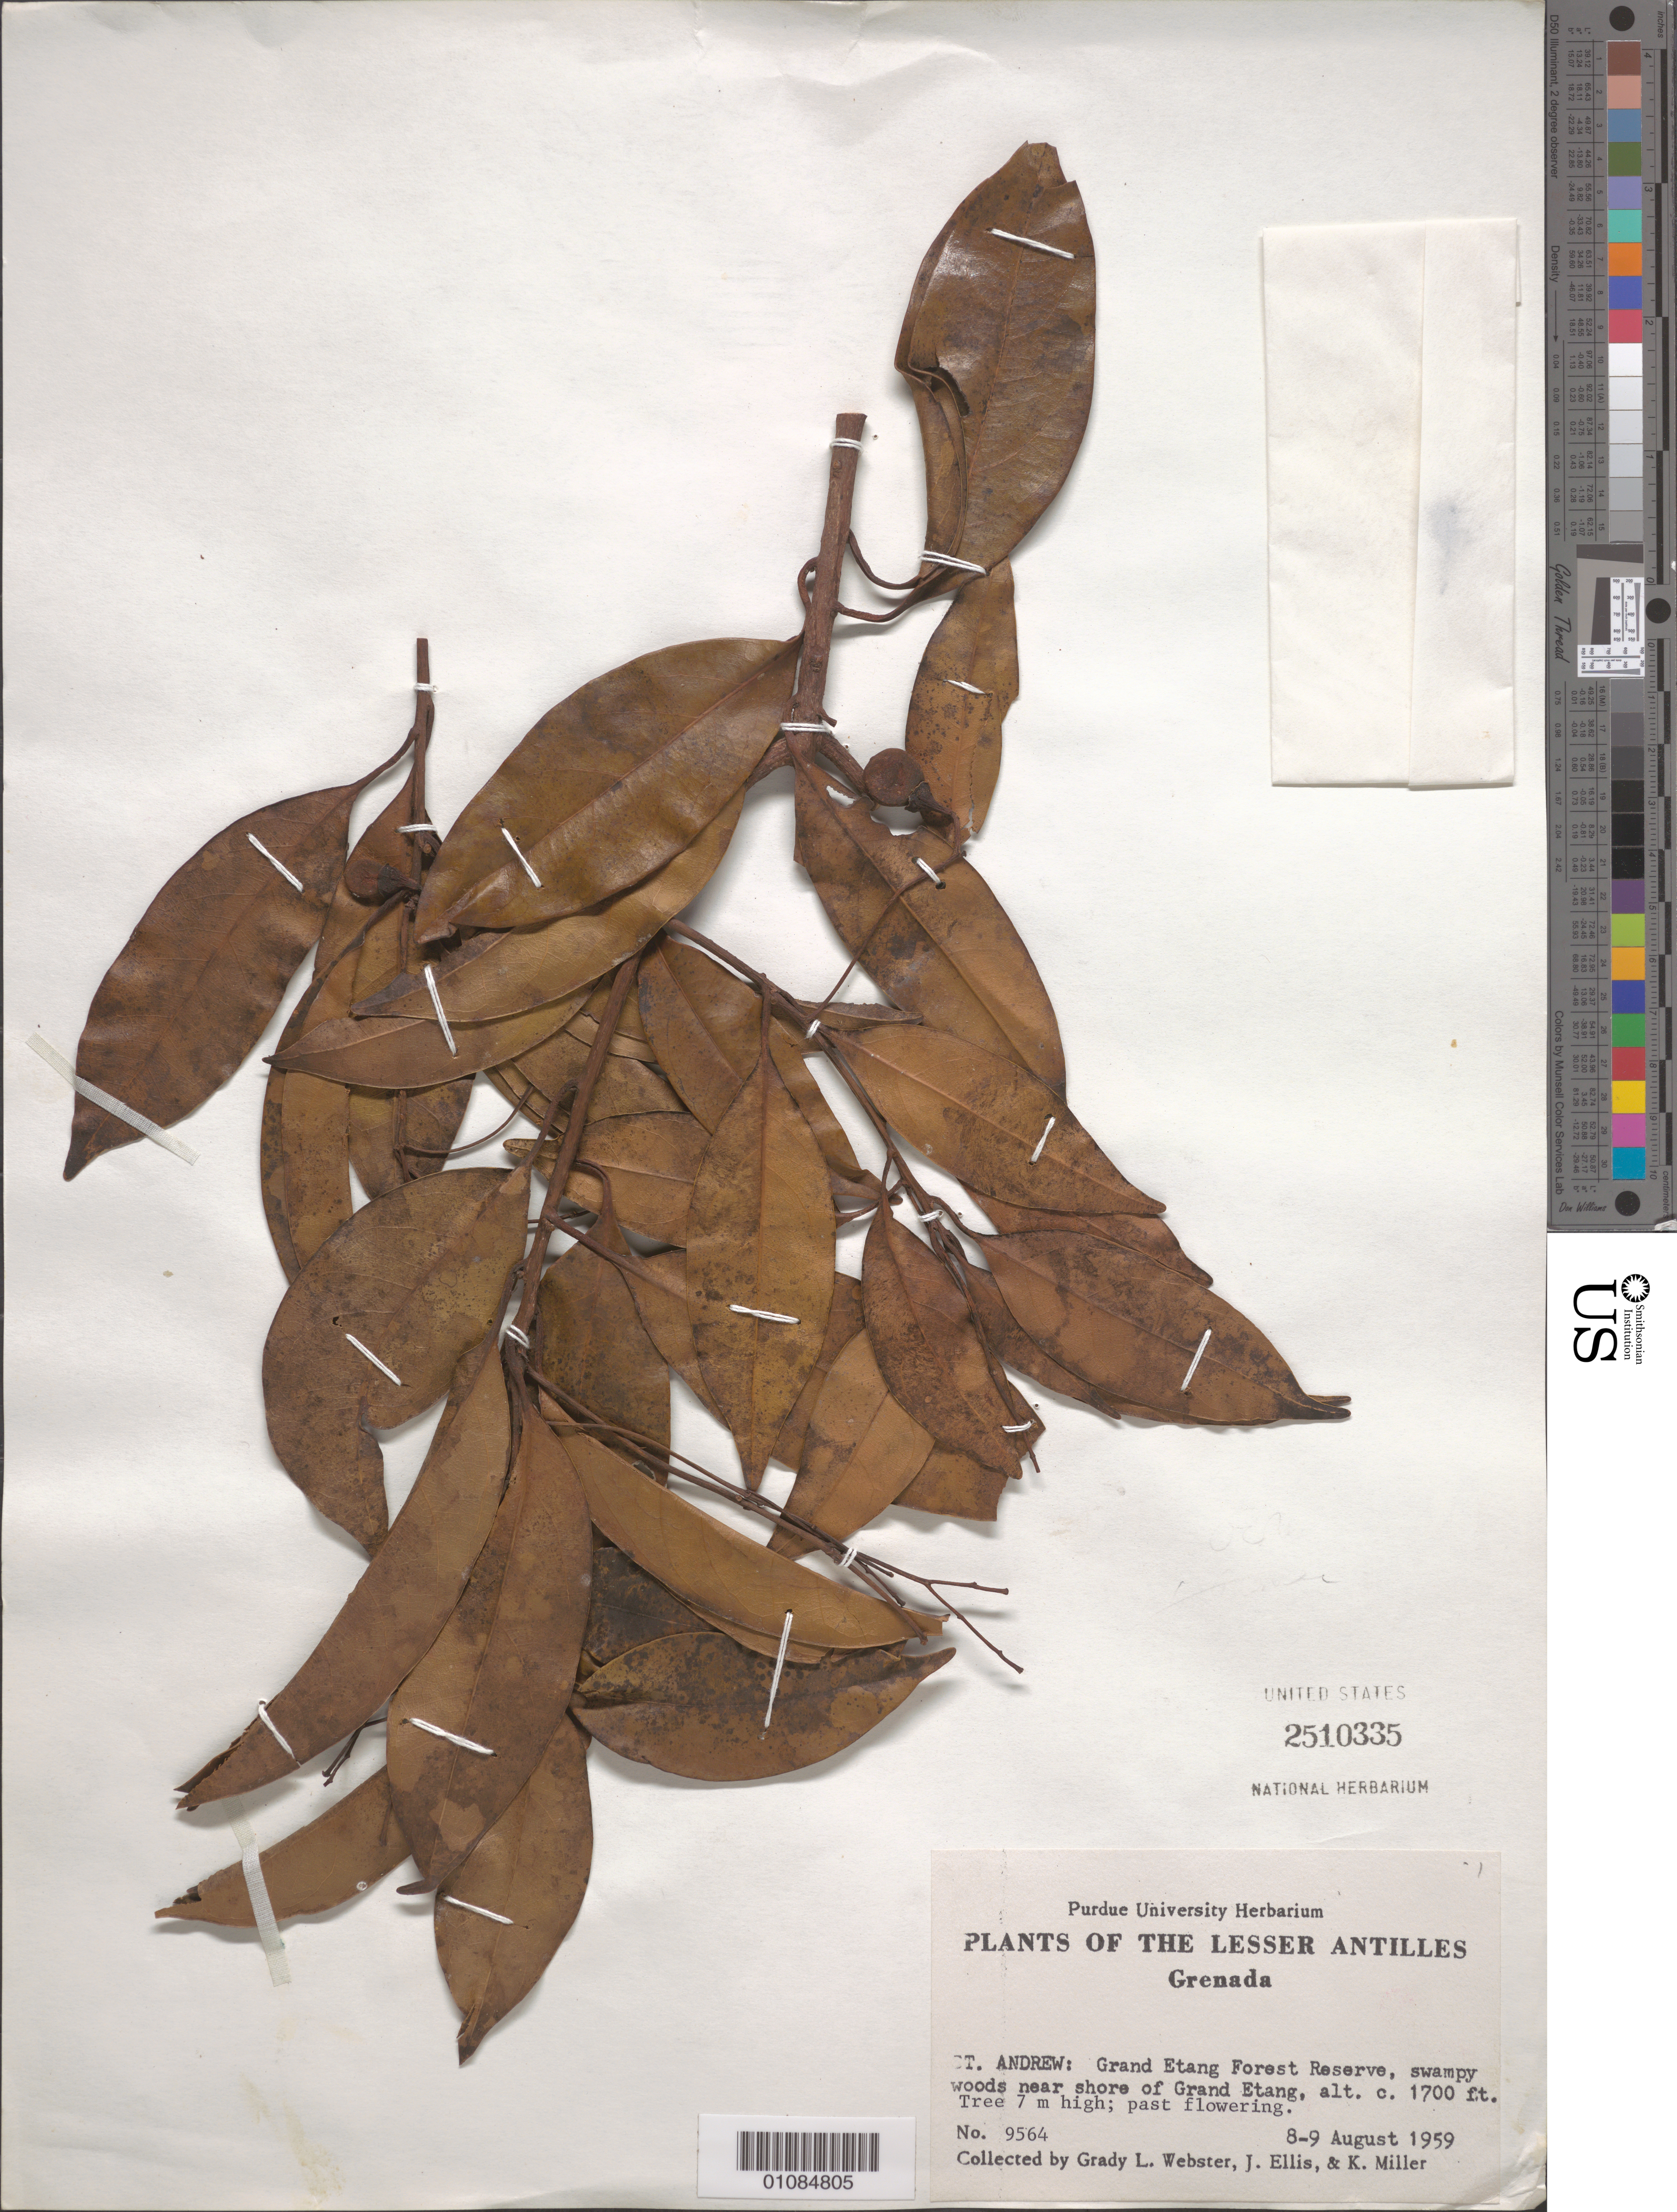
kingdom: Plantae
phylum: Tracheophyta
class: Magnoliopsida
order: Laurales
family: Lauraceae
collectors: G. L. Webster, J. Ellis & K. Miller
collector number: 9564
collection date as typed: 08 Aug 1959 to 09 Aug 1959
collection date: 1959-08-08/1959-08-09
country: Grenada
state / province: Saint Andrew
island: Grenada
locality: St. Andrew: Grand Etang Forest Reserve, swampy woods near shore of Grand Etang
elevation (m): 518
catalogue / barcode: US 2510335